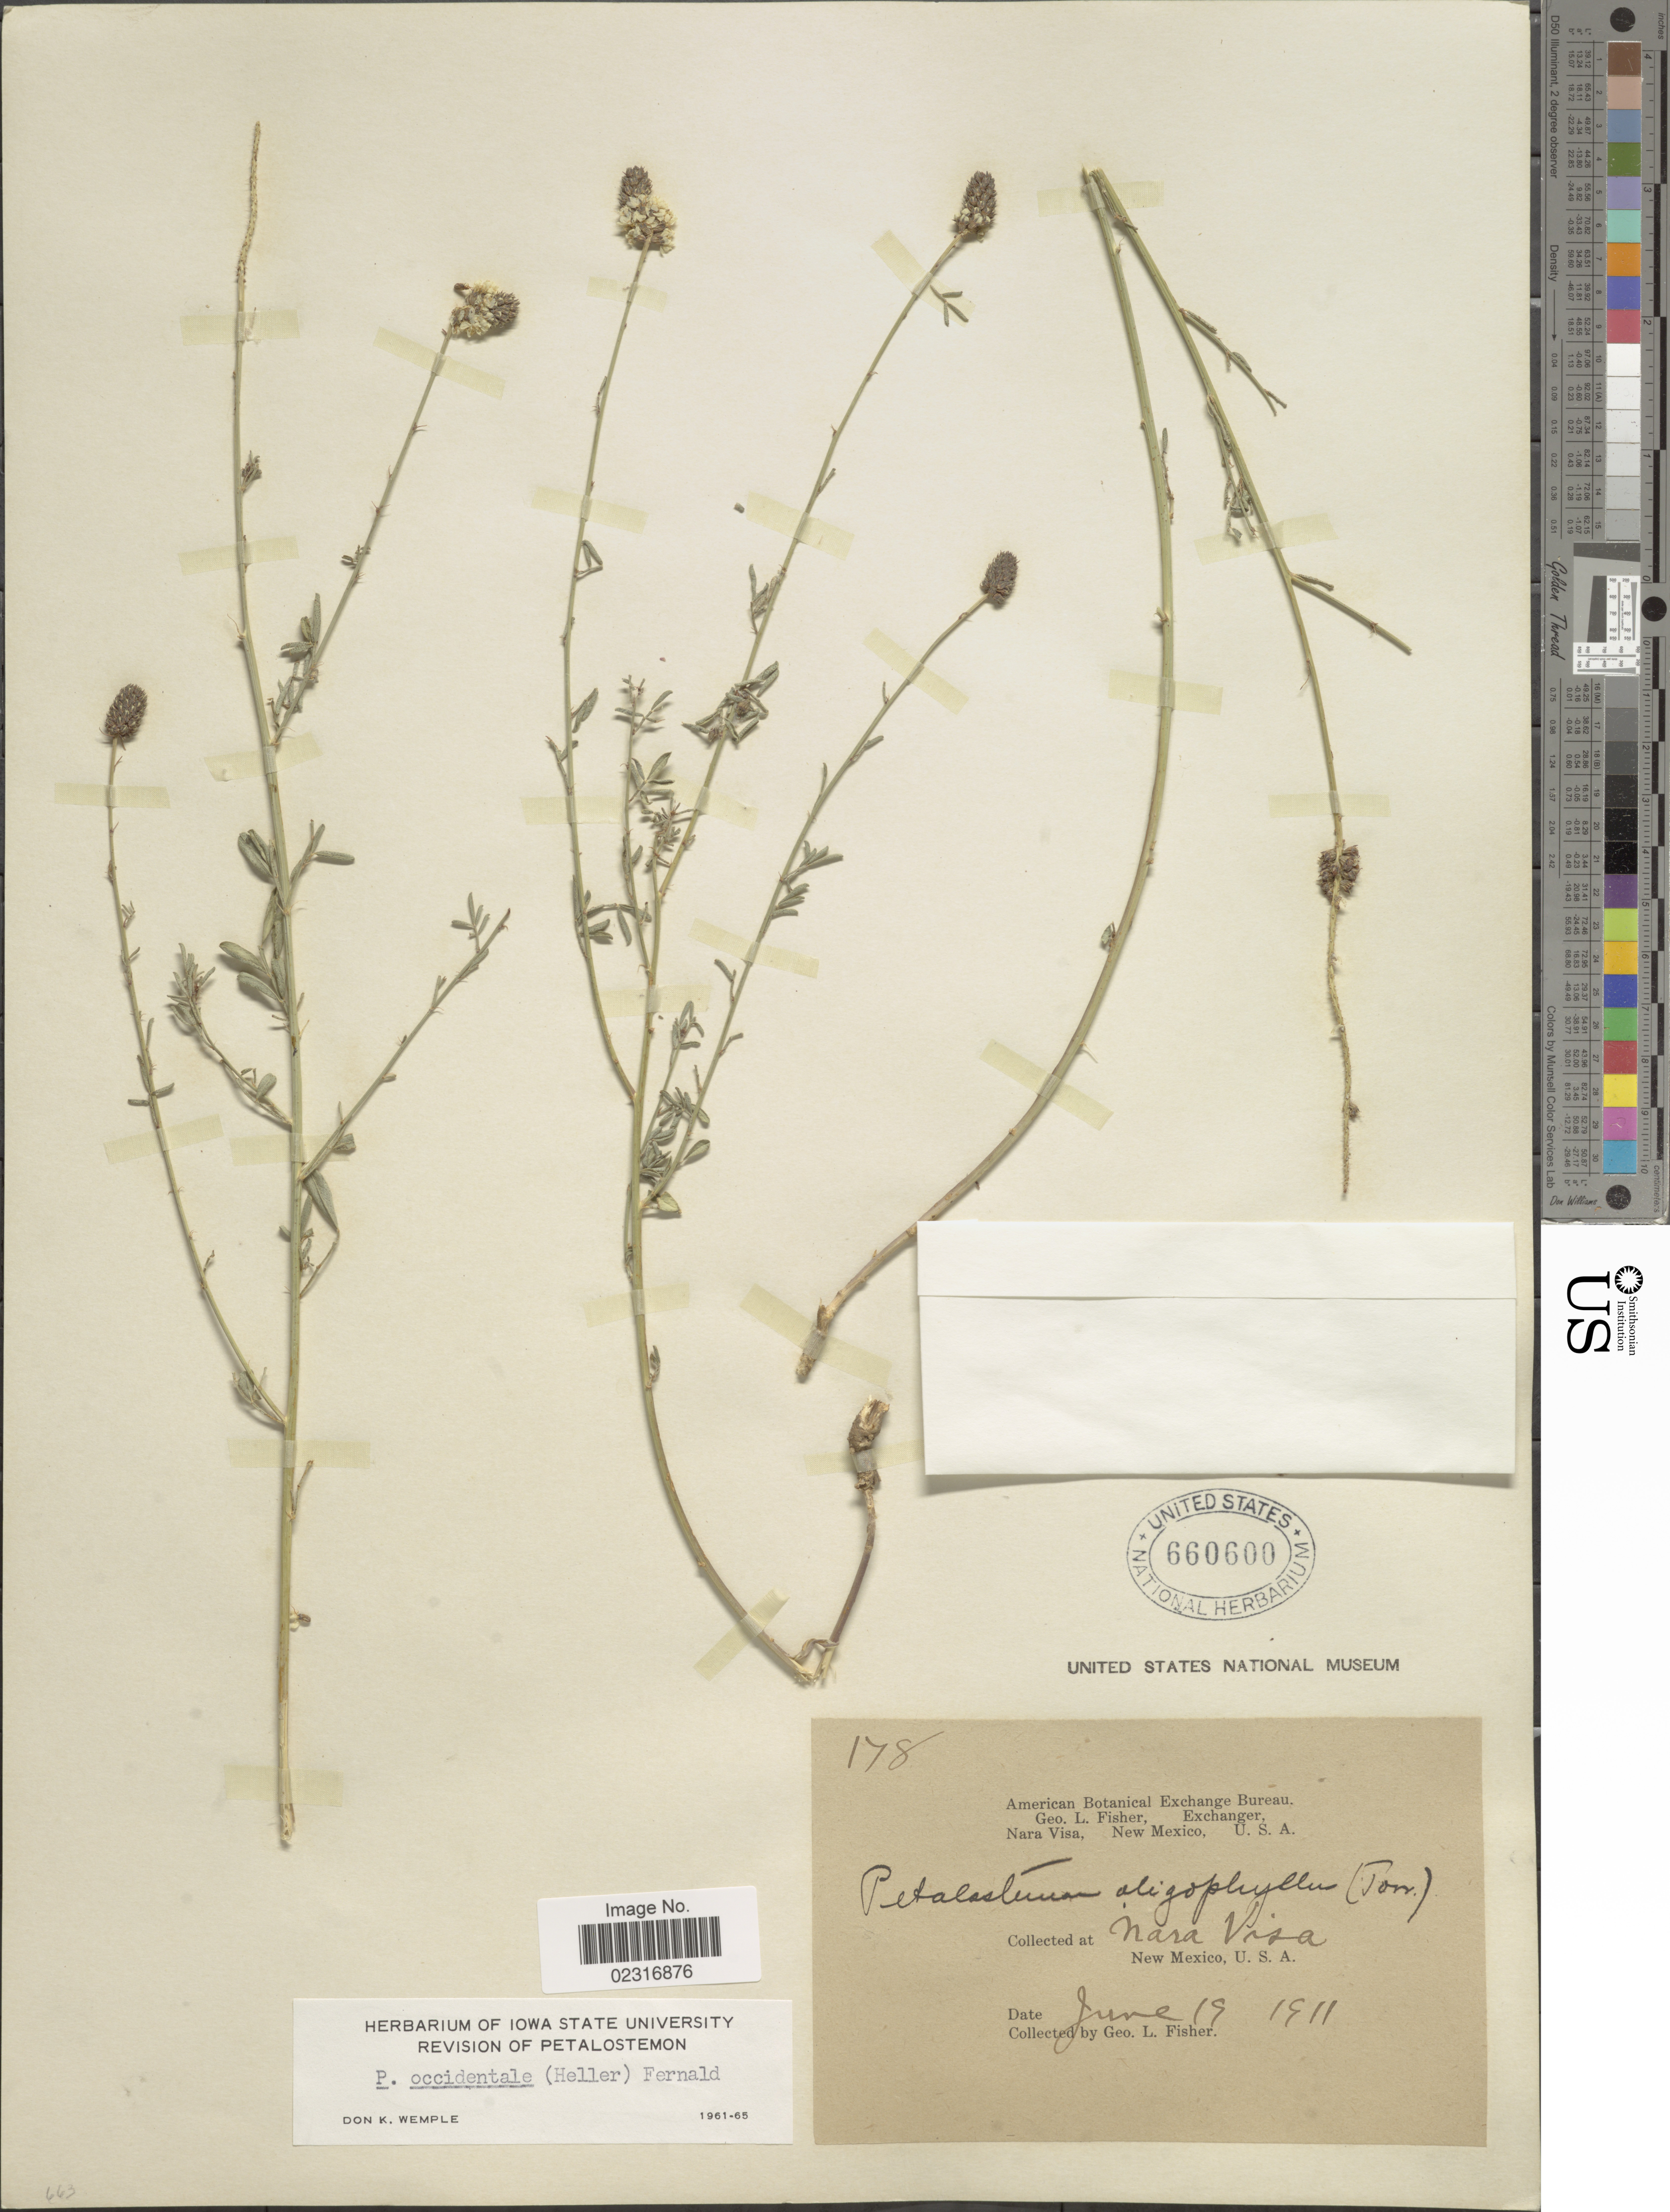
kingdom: Plantae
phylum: Tracheophyta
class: Magnoliopsida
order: Fabales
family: Fabaceae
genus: Dalea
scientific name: Dalea candida var. oligophylla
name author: (Torr) Shinners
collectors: G. L. Fisher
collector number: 178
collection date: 1911-06-19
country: United States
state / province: New Mexico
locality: Nara Visa. U.S.A.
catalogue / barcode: US 660600